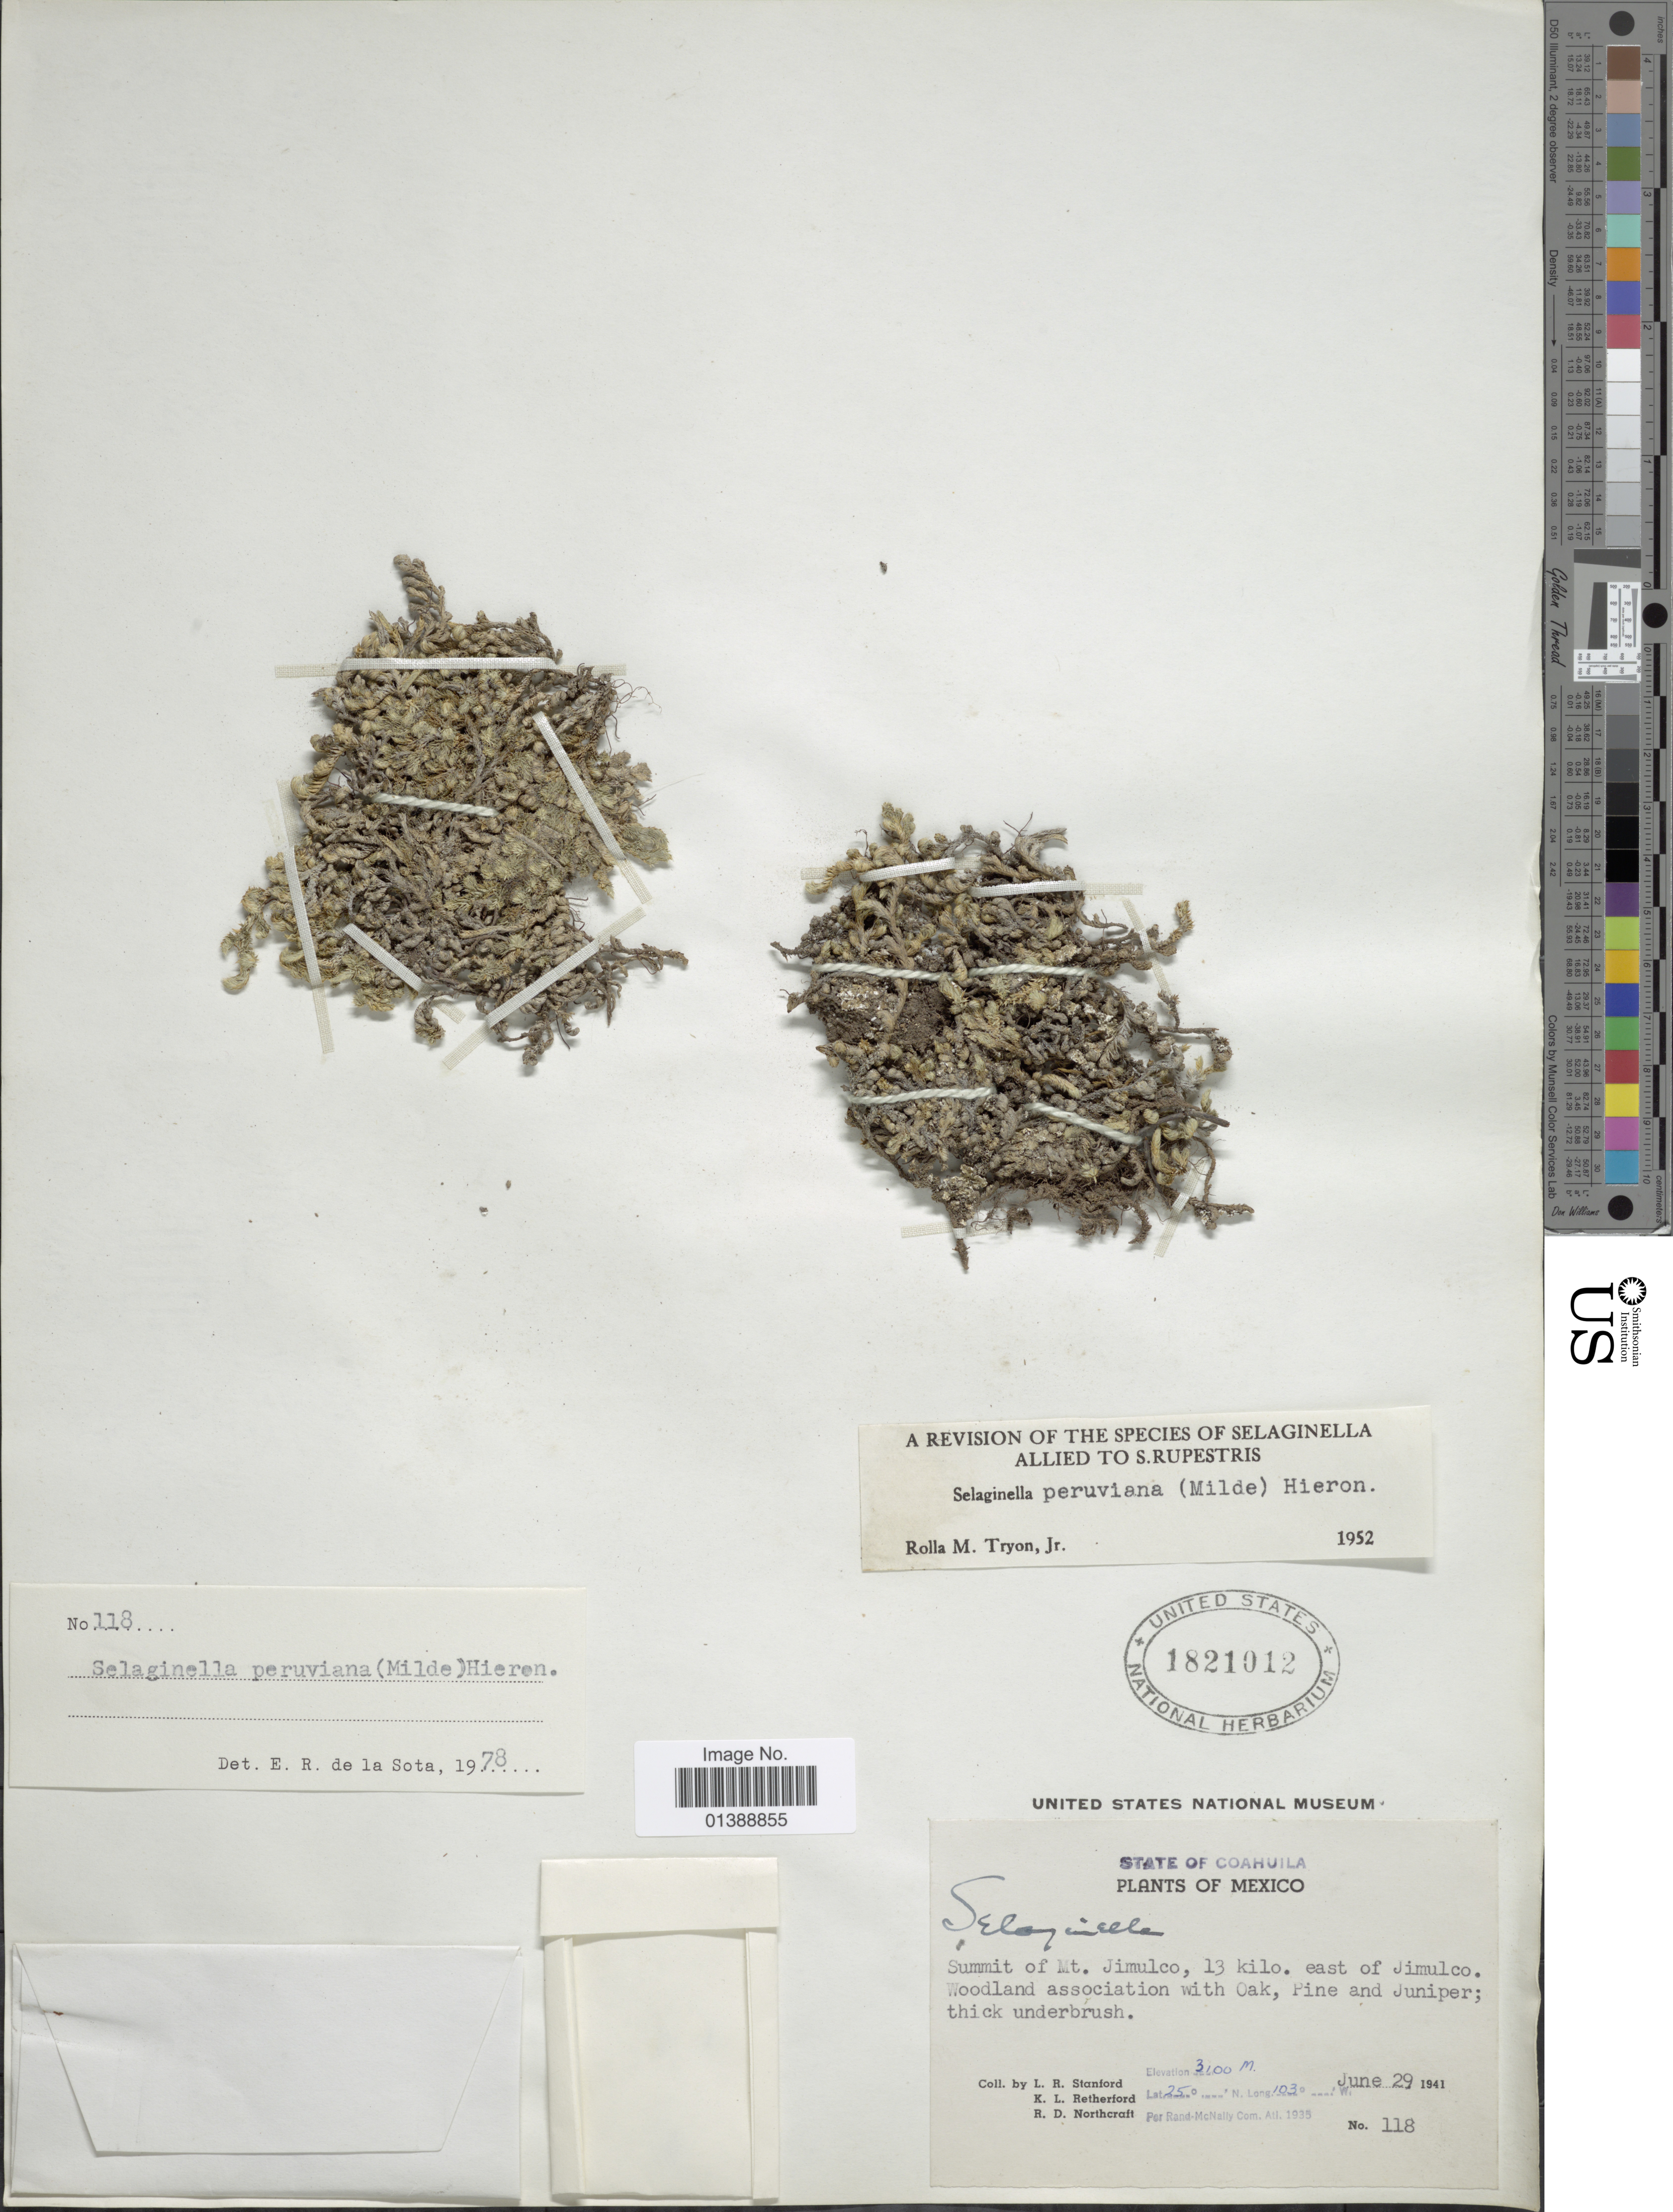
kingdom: Plantae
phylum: Tracheophyta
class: Lycopodiopsida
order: Selaginellales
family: Selaginellaceae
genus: Selaginella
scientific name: Selaginella peruviana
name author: (Milde) Hieron.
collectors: L. R. Stanford, K. Retherford & R. Northcraft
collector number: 118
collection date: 1941-06-29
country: Mexico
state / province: Coahuila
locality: Summit of Mt Jimulco, 13 kilo east of Jimulco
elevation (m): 3100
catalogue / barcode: US 1821012